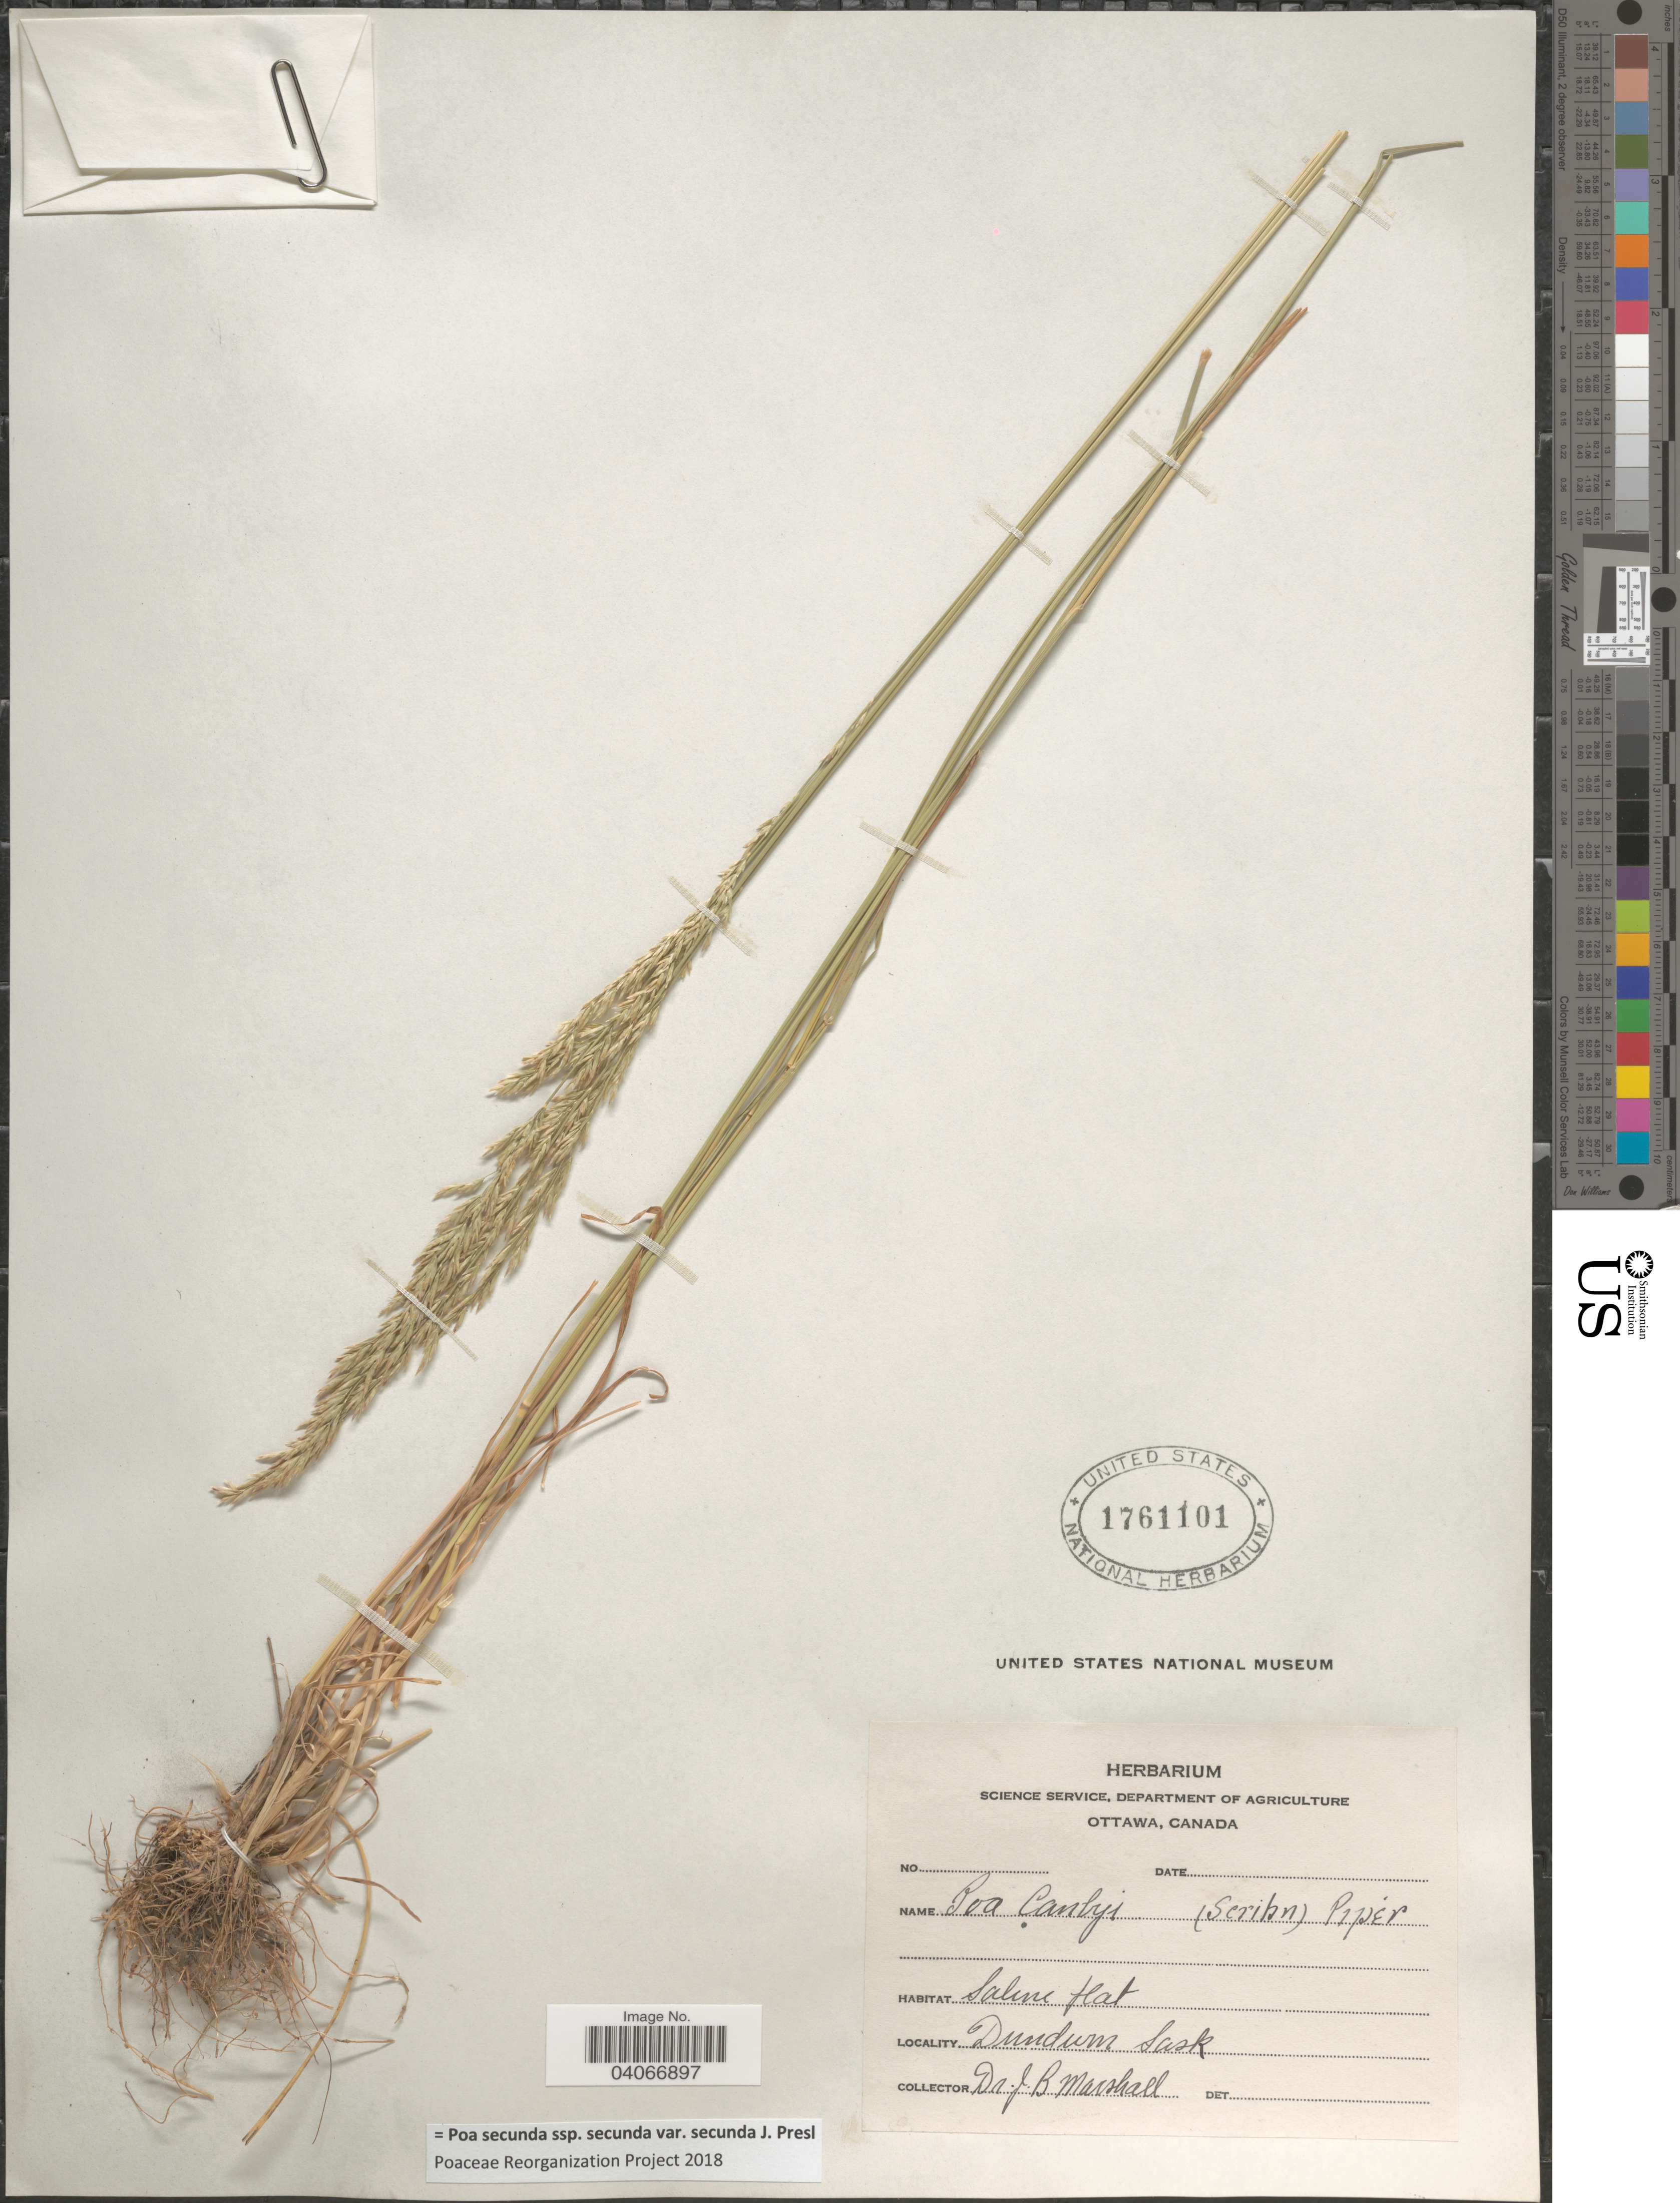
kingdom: Plantae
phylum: Tracheophyta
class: Liliopsida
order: Poales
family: Poaceae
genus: Poa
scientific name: Poa secunda subsp. secunda var. secunda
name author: J. Presl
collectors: J. Marshall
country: Canada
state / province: Saskatchewan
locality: Dundum Sask.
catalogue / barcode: US 1761101